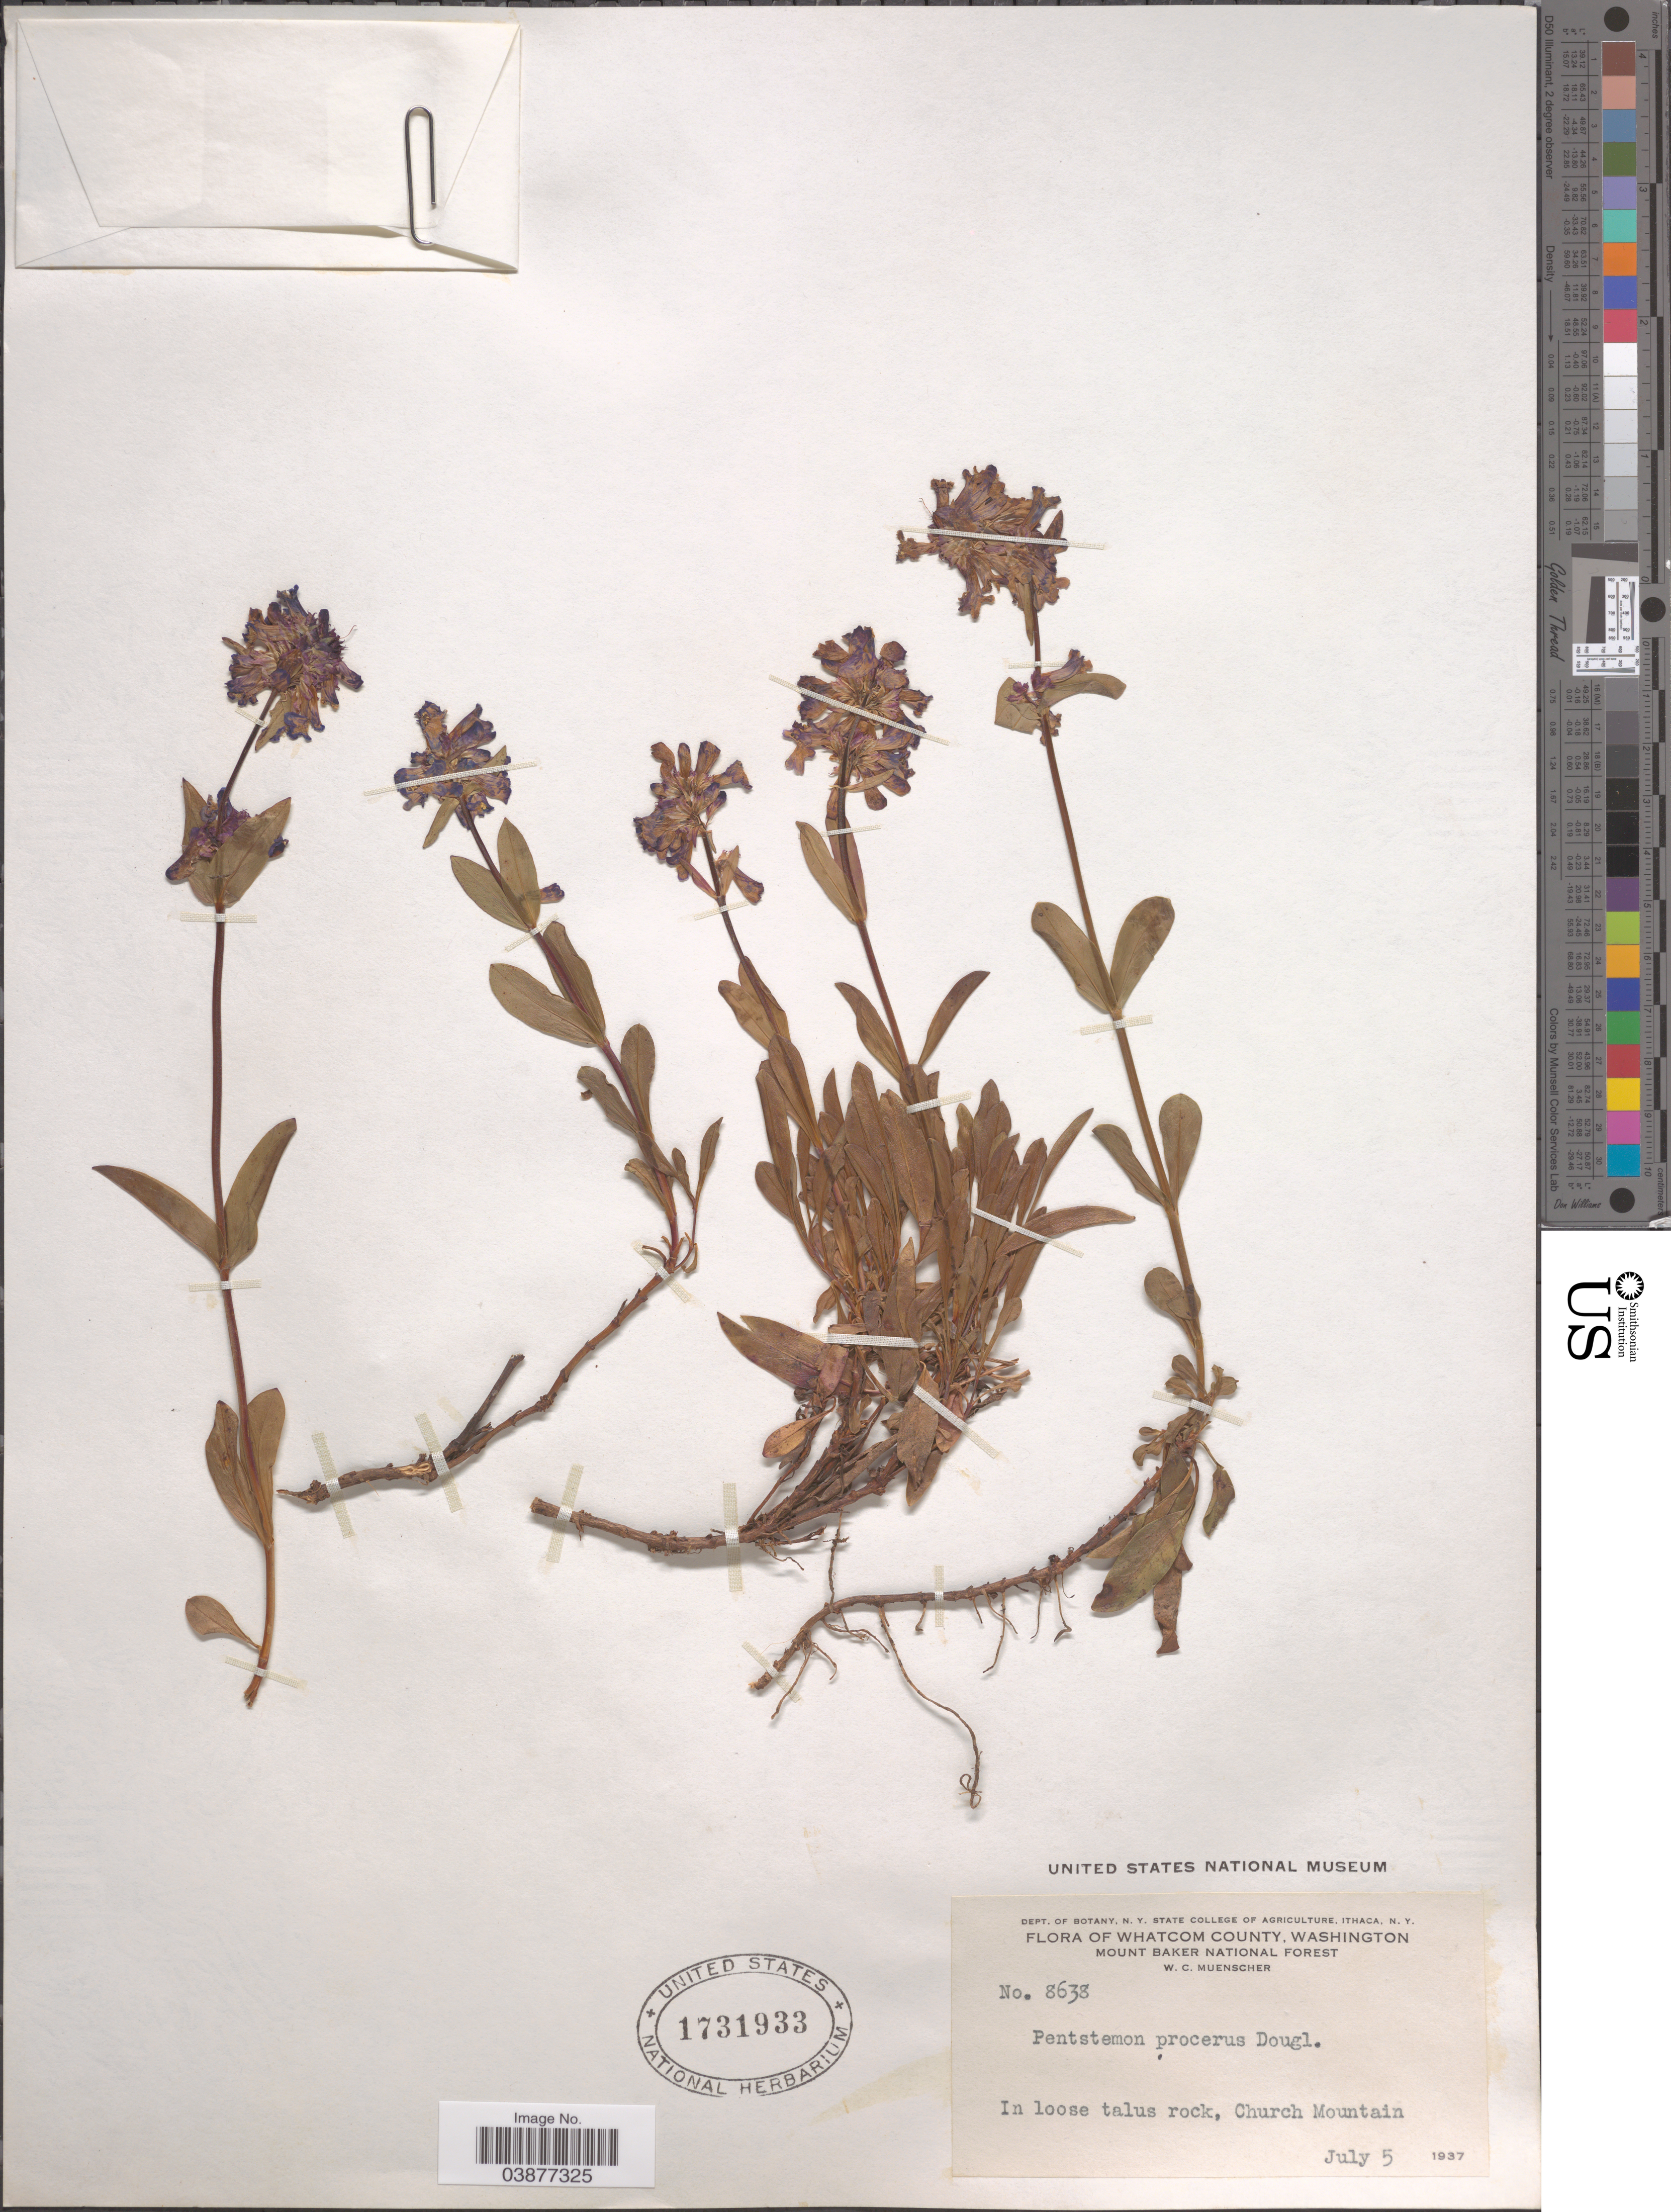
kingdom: Plantae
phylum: Tracheophyta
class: Magnoliopsida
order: Lamiales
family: Plantaginaceae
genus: Penstemon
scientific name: Penstemon procerus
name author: Douglas ex Graham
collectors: W. Muenscher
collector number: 8638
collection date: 1937-07-05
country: United States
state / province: Washington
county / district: Whatcom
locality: Whatcom County. Mount Baker National Forest. In loose talus rock, Church Mountain.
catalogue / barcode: US 1731933